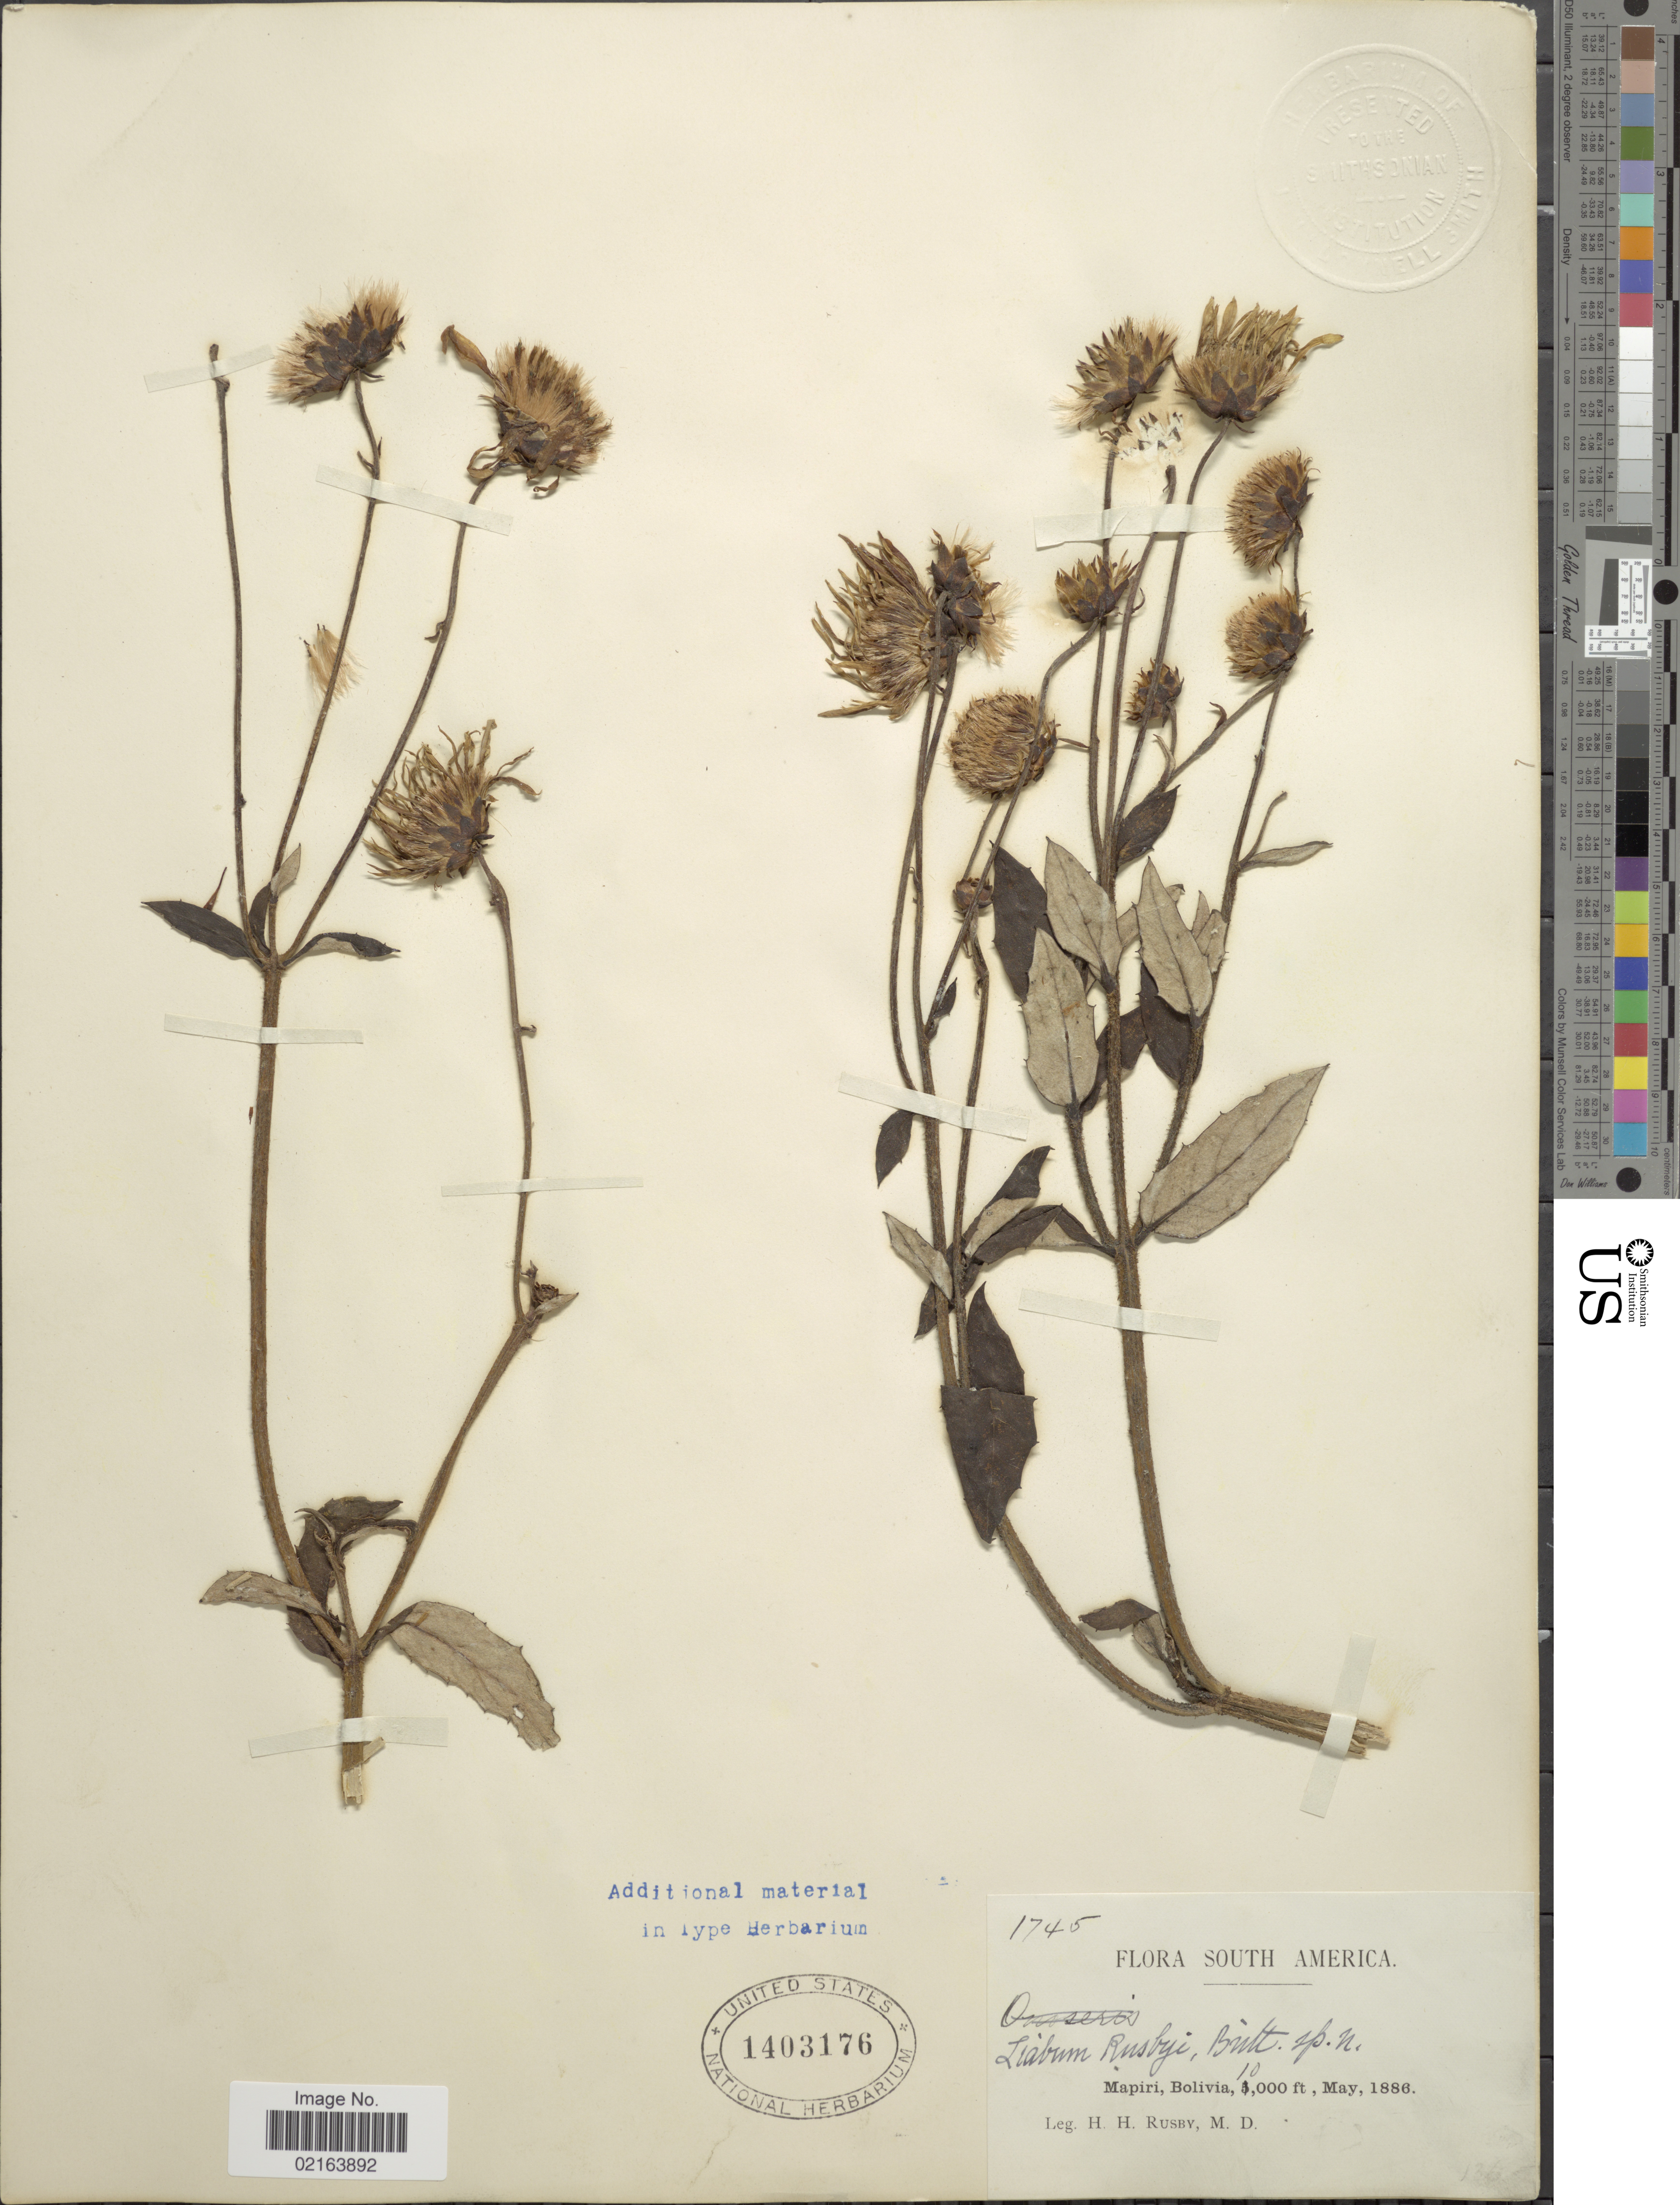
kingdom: Plantae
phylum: Tracheophyta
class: Magnoliopsida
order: Asterales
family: Asteraceae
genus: Munnozia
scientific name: Munnozia rusbyi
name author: (Britton) Britton ex Rusby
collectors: H. H. Rusby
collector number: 1745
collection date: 1886-05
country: Bolivia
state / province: La Páz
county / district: Larecaja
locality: Mapiri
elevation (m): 3048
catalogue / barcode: US 1403176